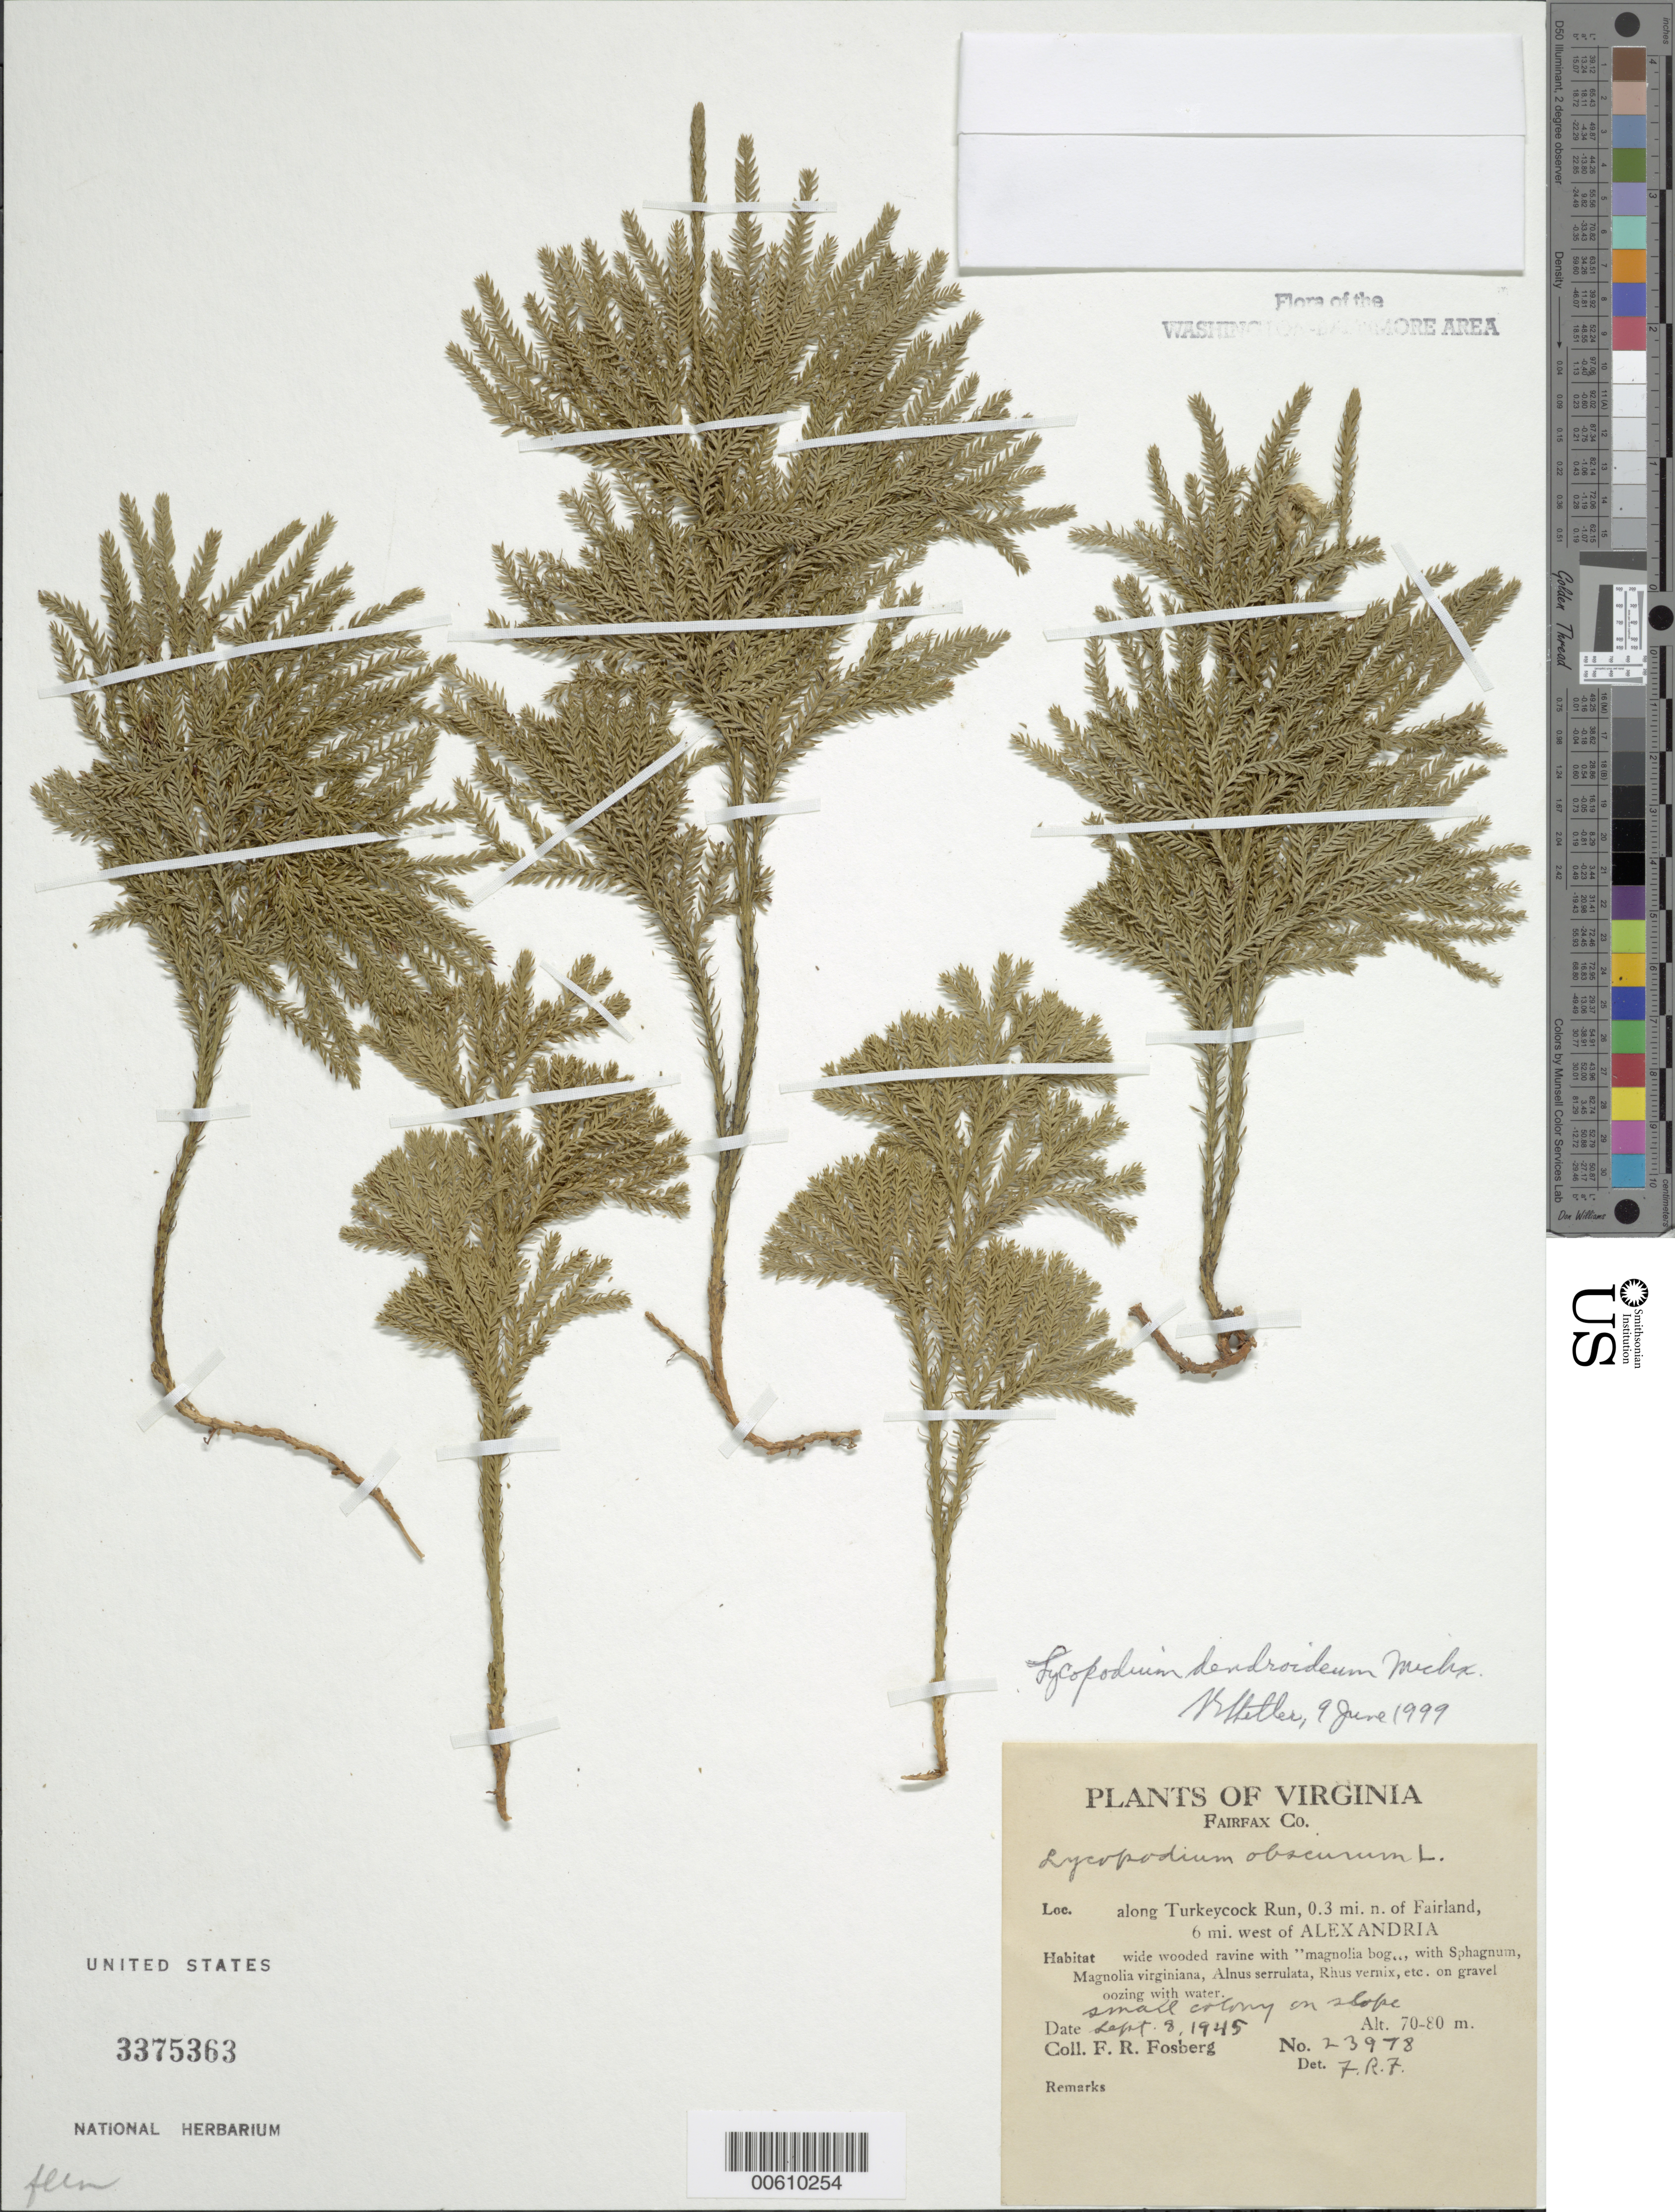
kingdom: Plantae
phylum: Tracheophyta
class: Lycopodiopsida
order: Lycopodiales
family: Lycopodiaceae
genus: Dendrolycopodium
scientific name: Dendrolycopodium dendroideum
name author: (Michx.) A. Haines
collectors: F. R. Fosberg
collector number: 23978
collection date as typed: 08 Sep 1945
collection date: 1945-09-08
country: United States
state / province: Virginia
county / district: Fairfax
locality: Along Turkeycock Run, N of Fairland, W of Alexandria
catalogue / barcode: US 3375363